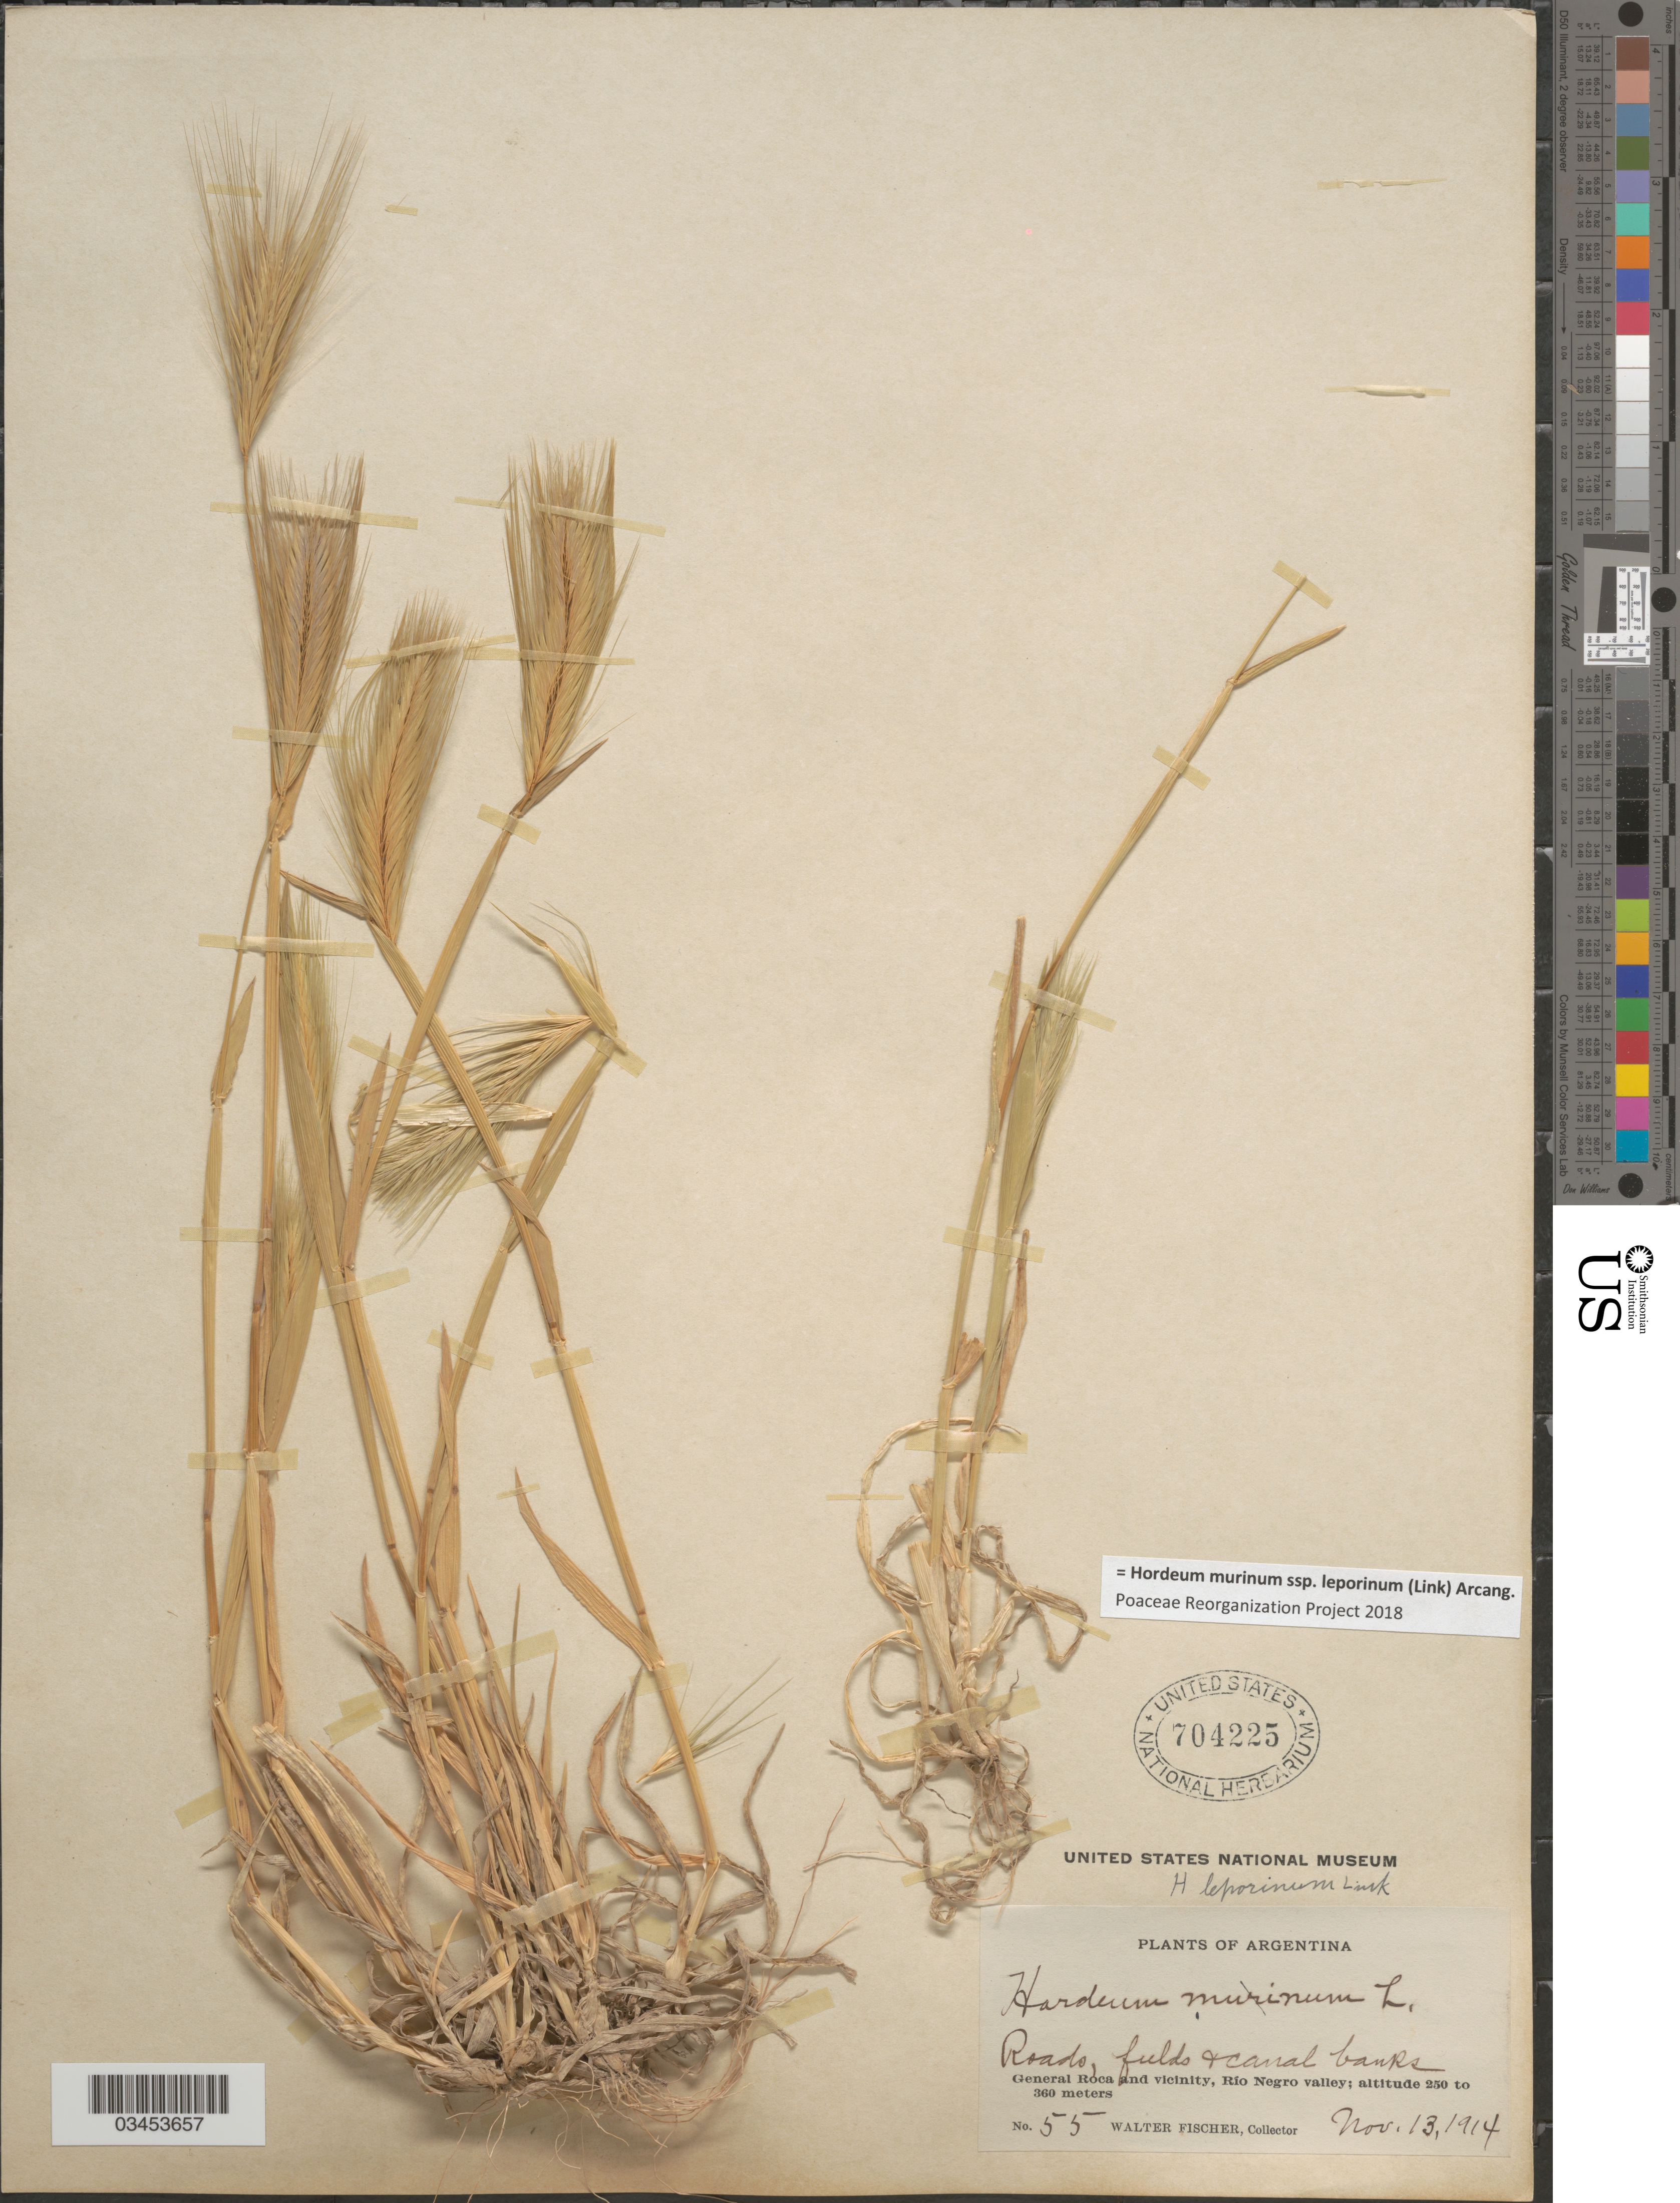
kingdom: Plantae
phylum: Tracheophyta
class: Liliopsida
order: Poales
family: Poaceae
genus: Hordeum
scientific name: Hordeum murinum subsp. leporinum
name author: (Link) Arcang.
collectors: W. Fischer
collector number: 55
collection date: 1914-11-13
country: Argentina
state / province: Rio Negro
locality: General Roca and vicinity, Río Negro valley.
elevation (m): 250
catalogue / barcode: US 704225